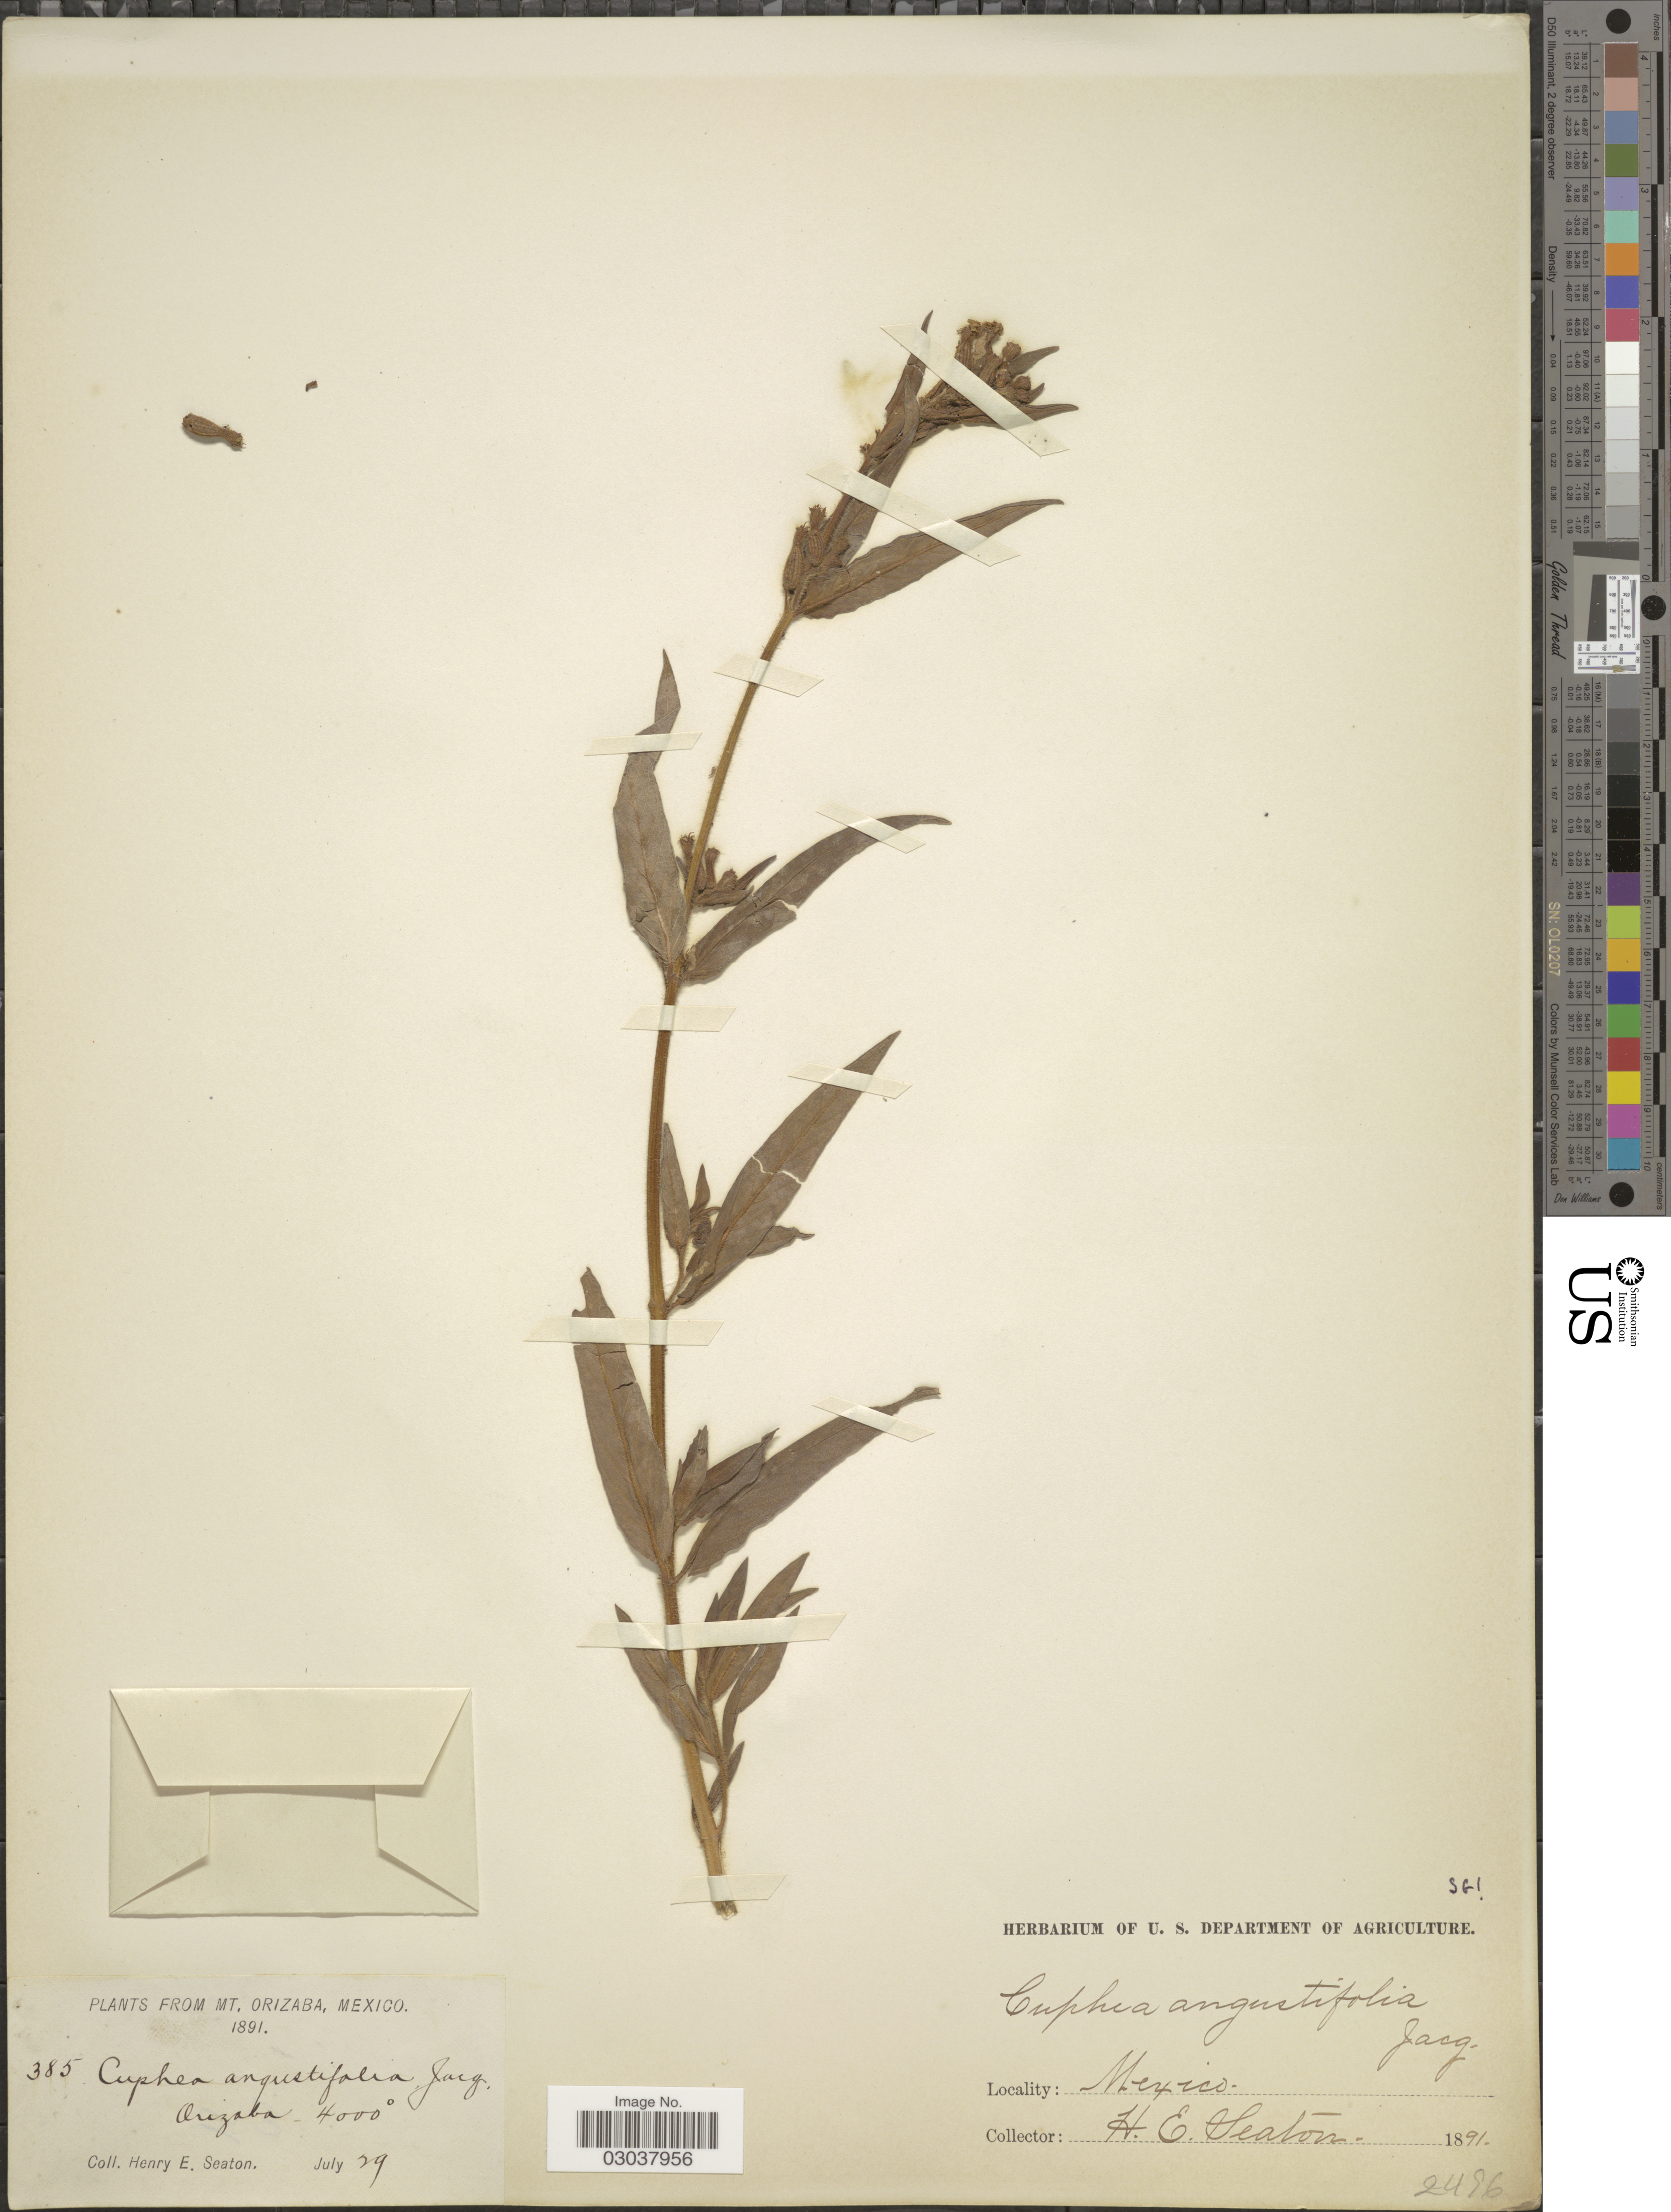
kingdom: Plantae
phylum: Tracheophyta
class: Magnoliopsida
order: Myrtales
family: Lythraceae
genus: Cuphea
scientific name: Cuphea angustifolia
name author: Jacq. ex Koehne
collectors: H. E. Seaton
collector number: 385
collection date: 1891-07-29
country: Mexico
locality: Mt. Orizaba. Orizaba.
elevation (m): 1219